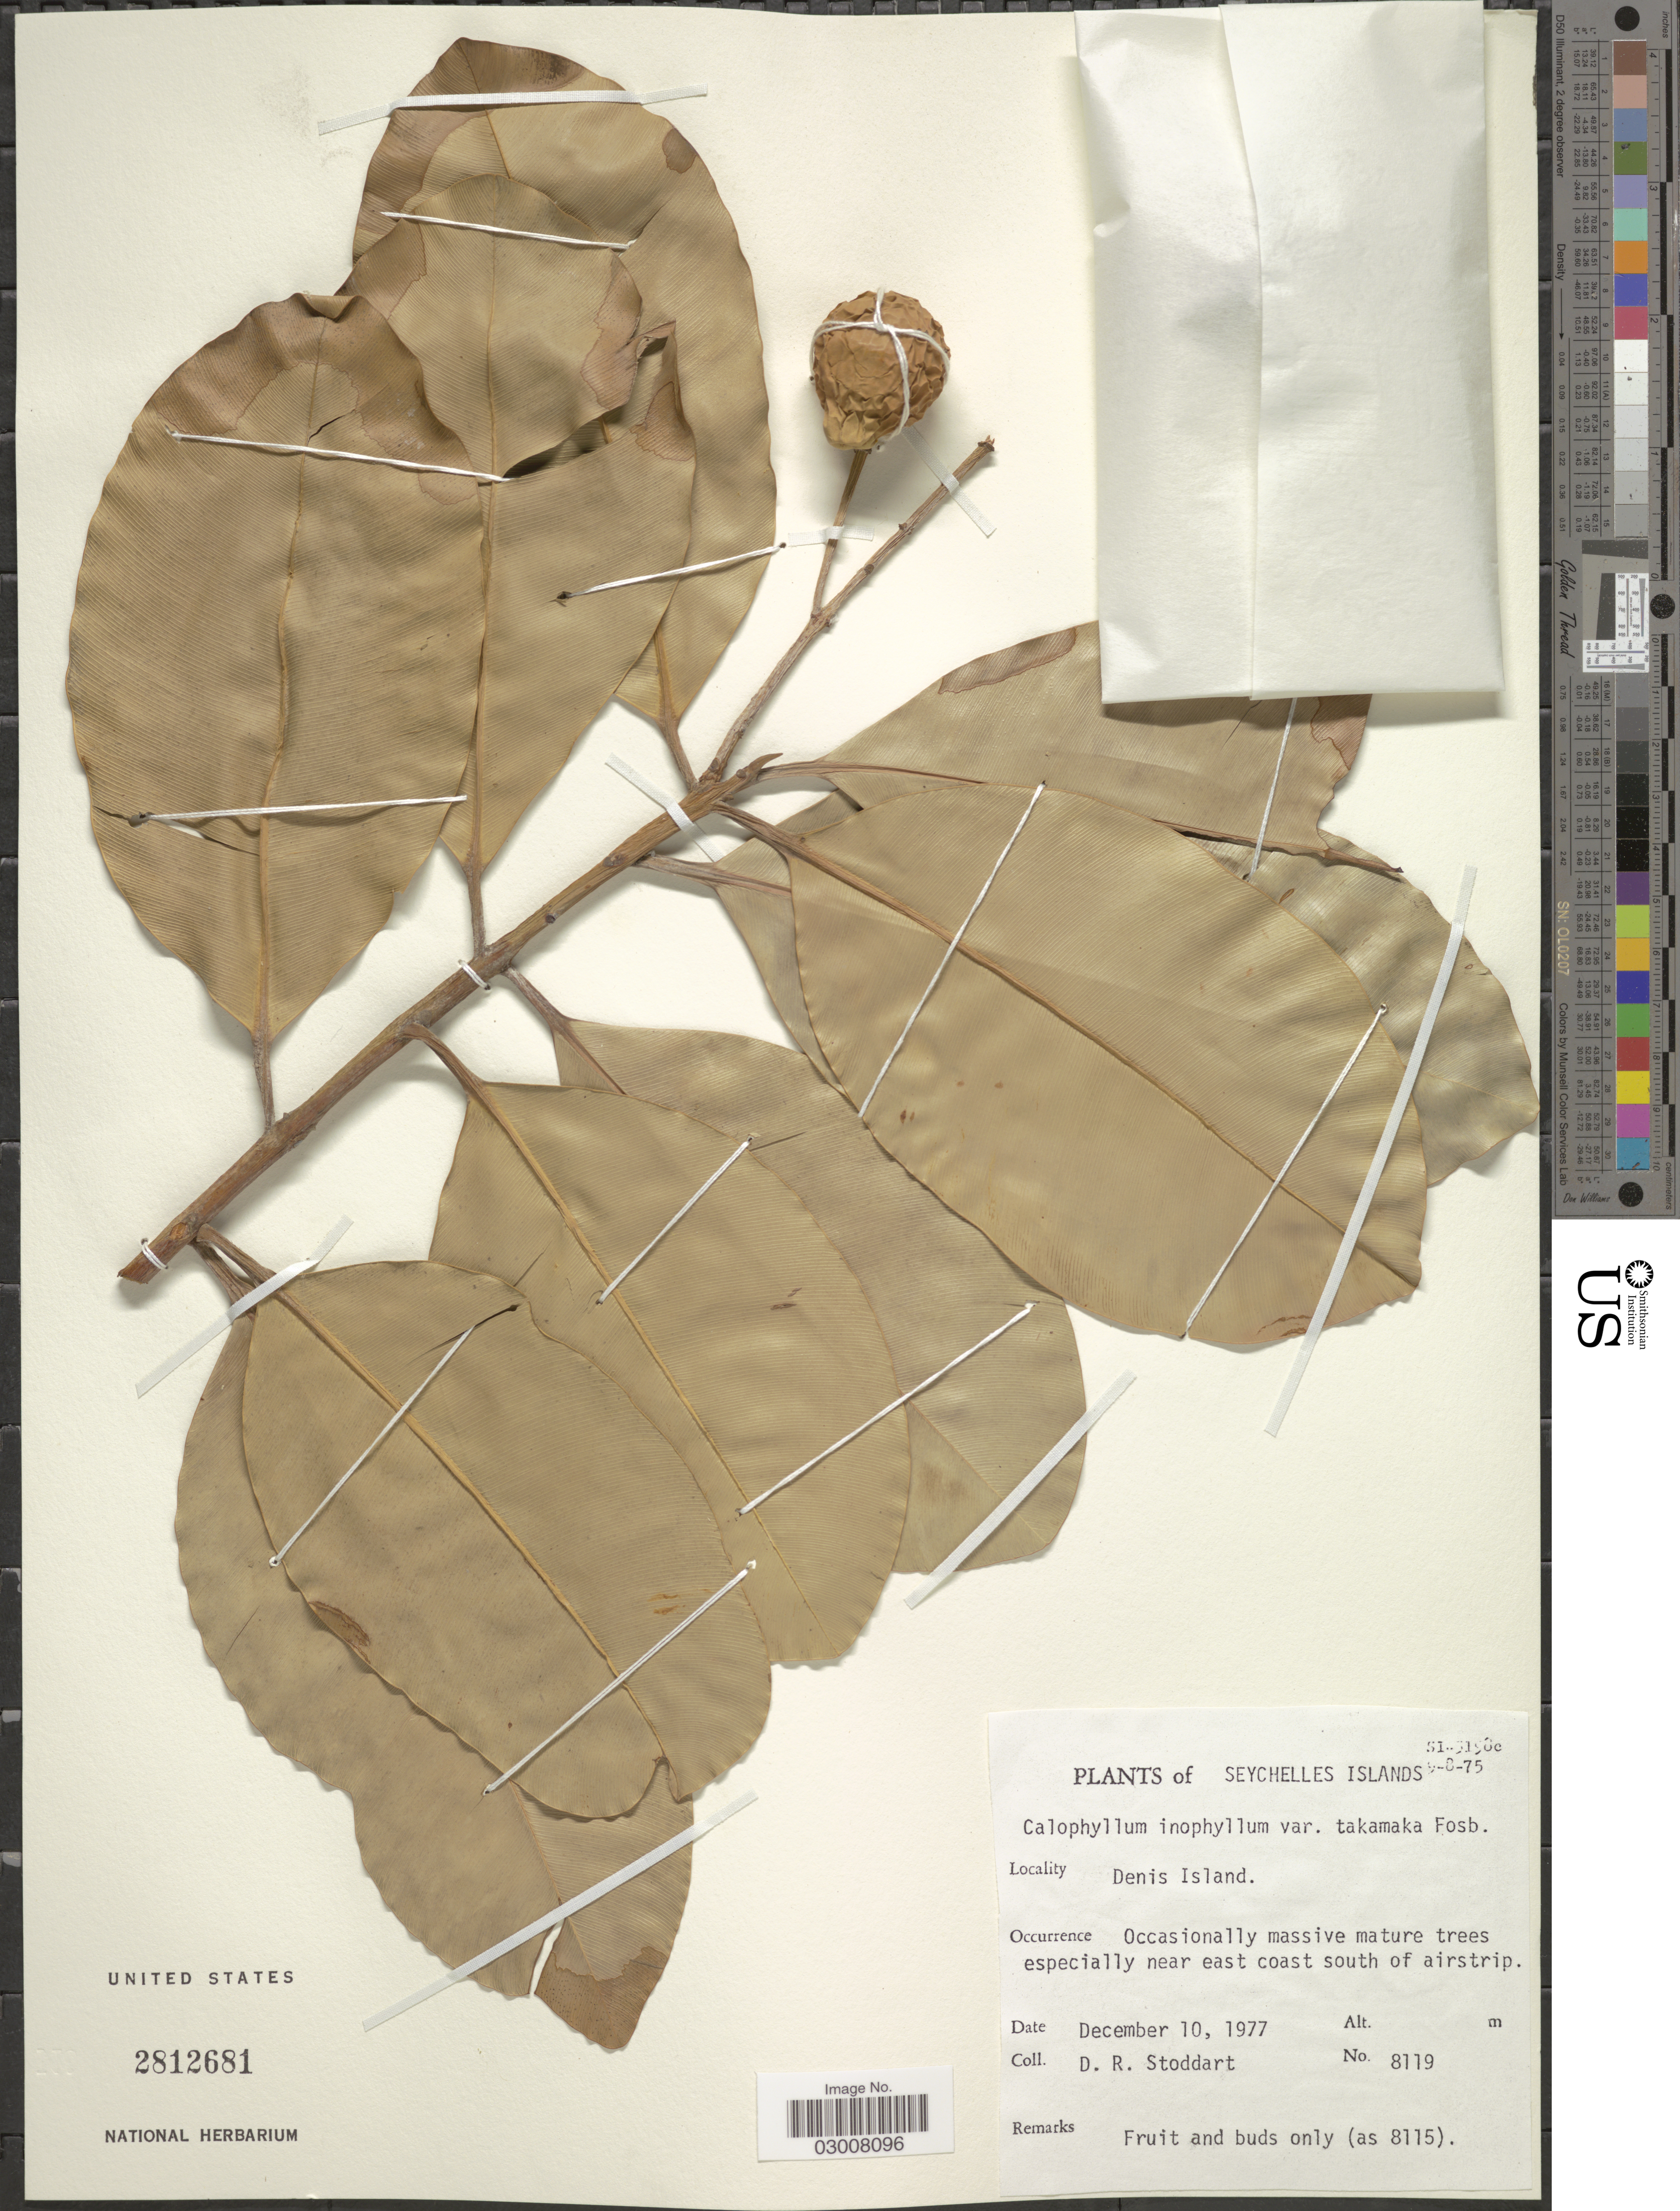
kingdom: Plantae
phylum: Tracheophyta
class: Magnoliopsida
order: Malpighiales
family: Calophyllaceae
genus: Calophyllum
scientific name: Calophyllum inophyllum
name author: L.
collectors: D. R. Stoddart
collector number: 8119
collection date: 1977-12-10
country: Seychelles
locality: Seychelles Islands, Denis Island. near east coast south of airstrip.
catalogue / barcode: US 2812681